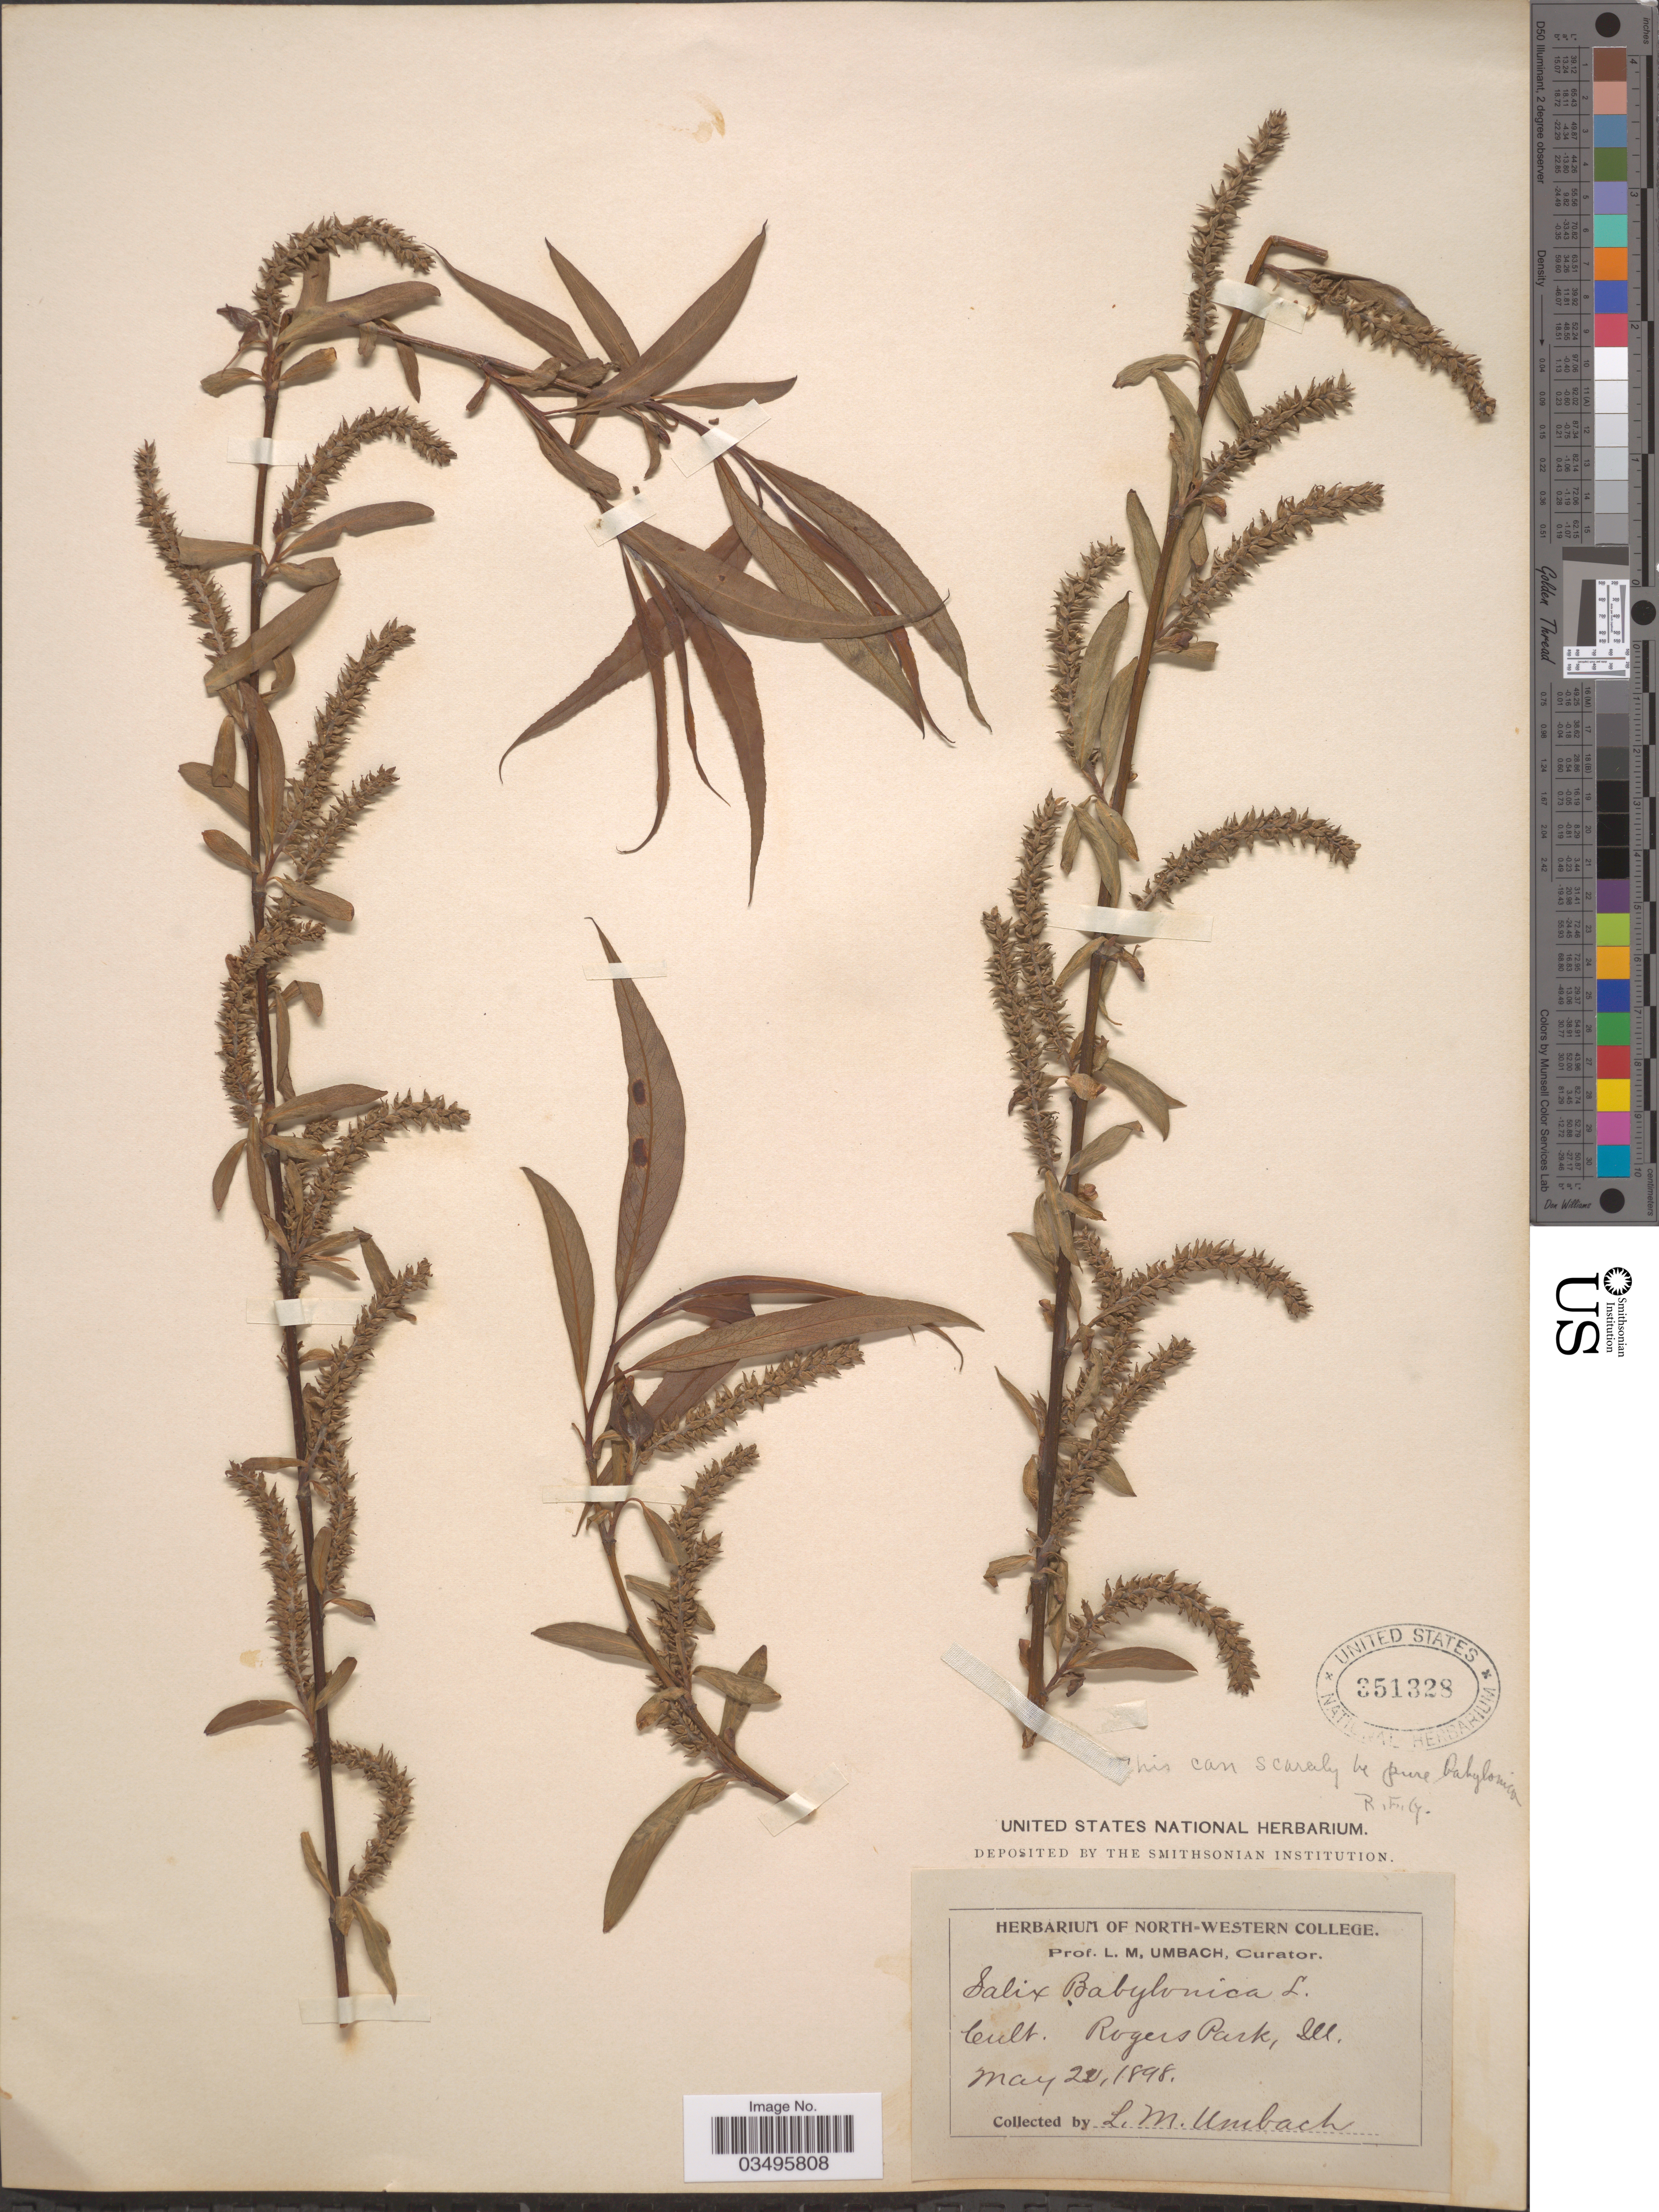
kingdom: Plantae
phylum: Tracheophyta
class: Magnoliopsida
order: Malpighiales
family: Salicaceae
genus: Salix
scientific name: Salix babylonica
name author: L.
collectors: L. M. Umbach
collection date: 1898-05-20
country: United States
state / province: Illinois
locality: Rogers Park.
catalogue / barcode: US 351328